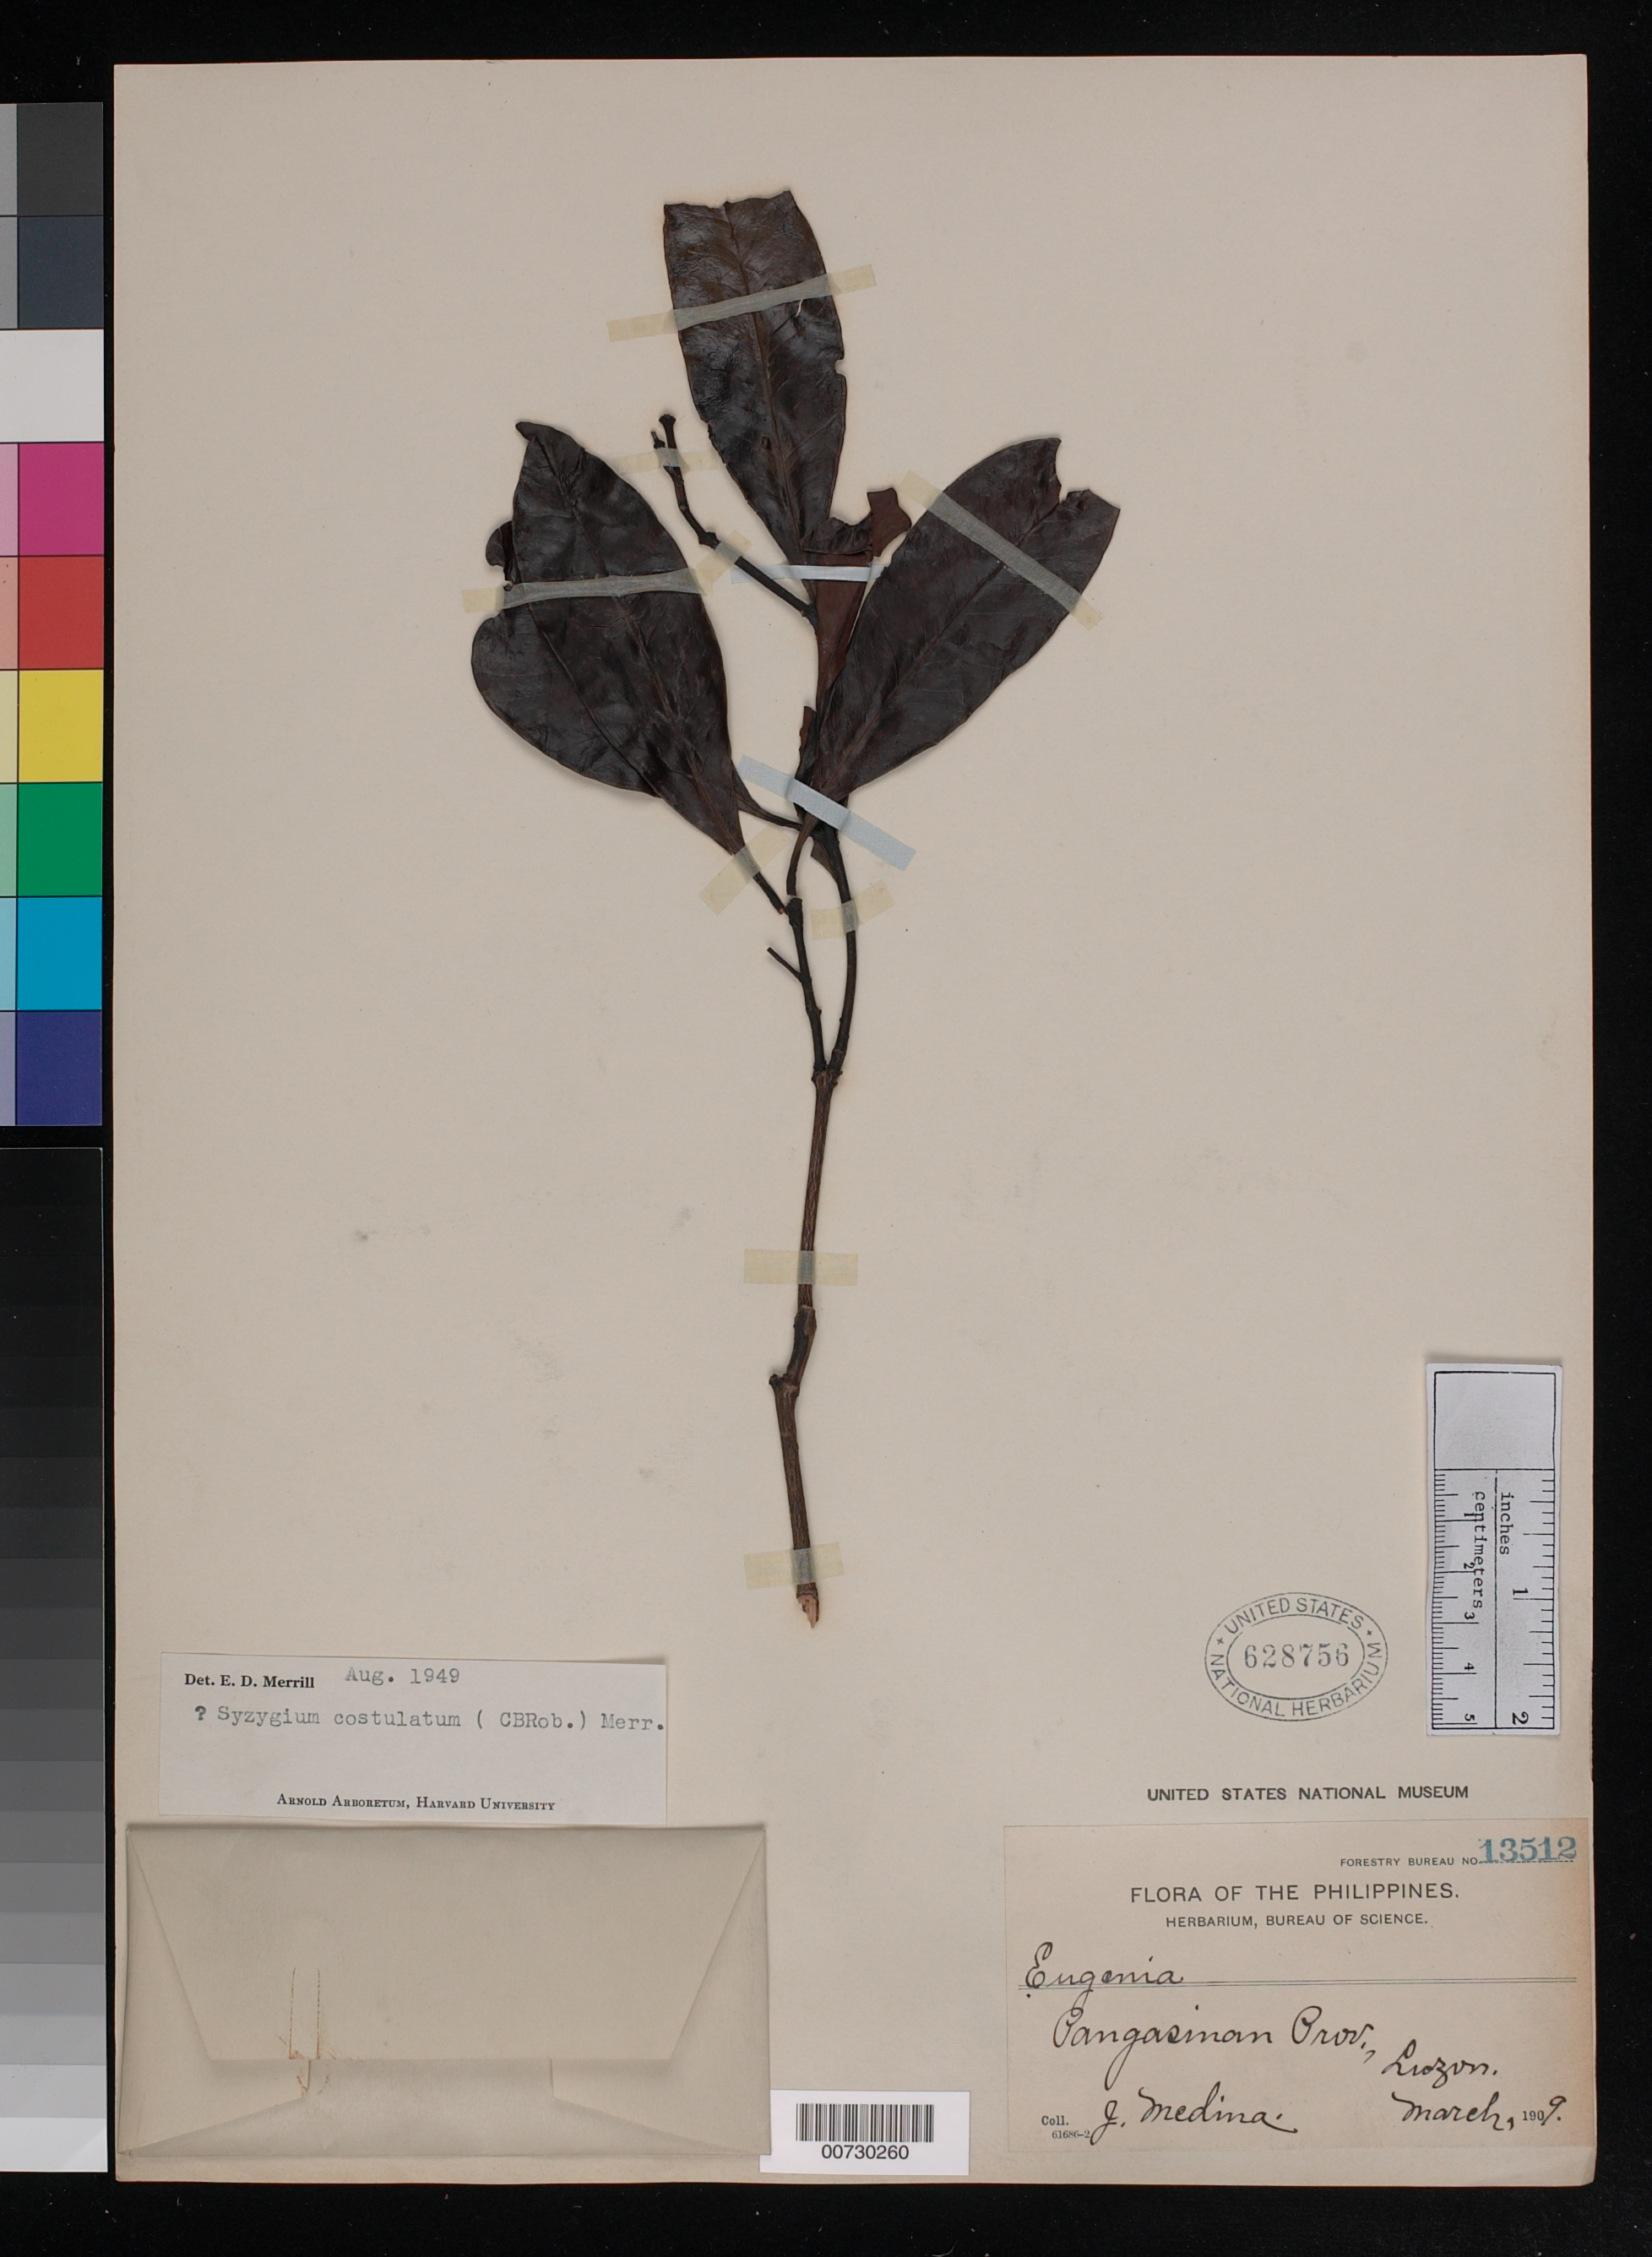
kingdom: Plantae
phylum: Tracheophyta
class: Magnoliopsida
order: Myrtales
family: Myrtaceae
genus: Syzygium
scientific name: Syzygium costulataum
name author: (C.B. Rob.) Merr.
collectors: J. Medina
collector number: For. Bur. 13512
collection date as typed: Mar 1909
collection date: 1909-03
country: Philippines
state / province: Ilocos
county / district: Pangasinan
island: Luzon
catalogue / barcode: US 628756